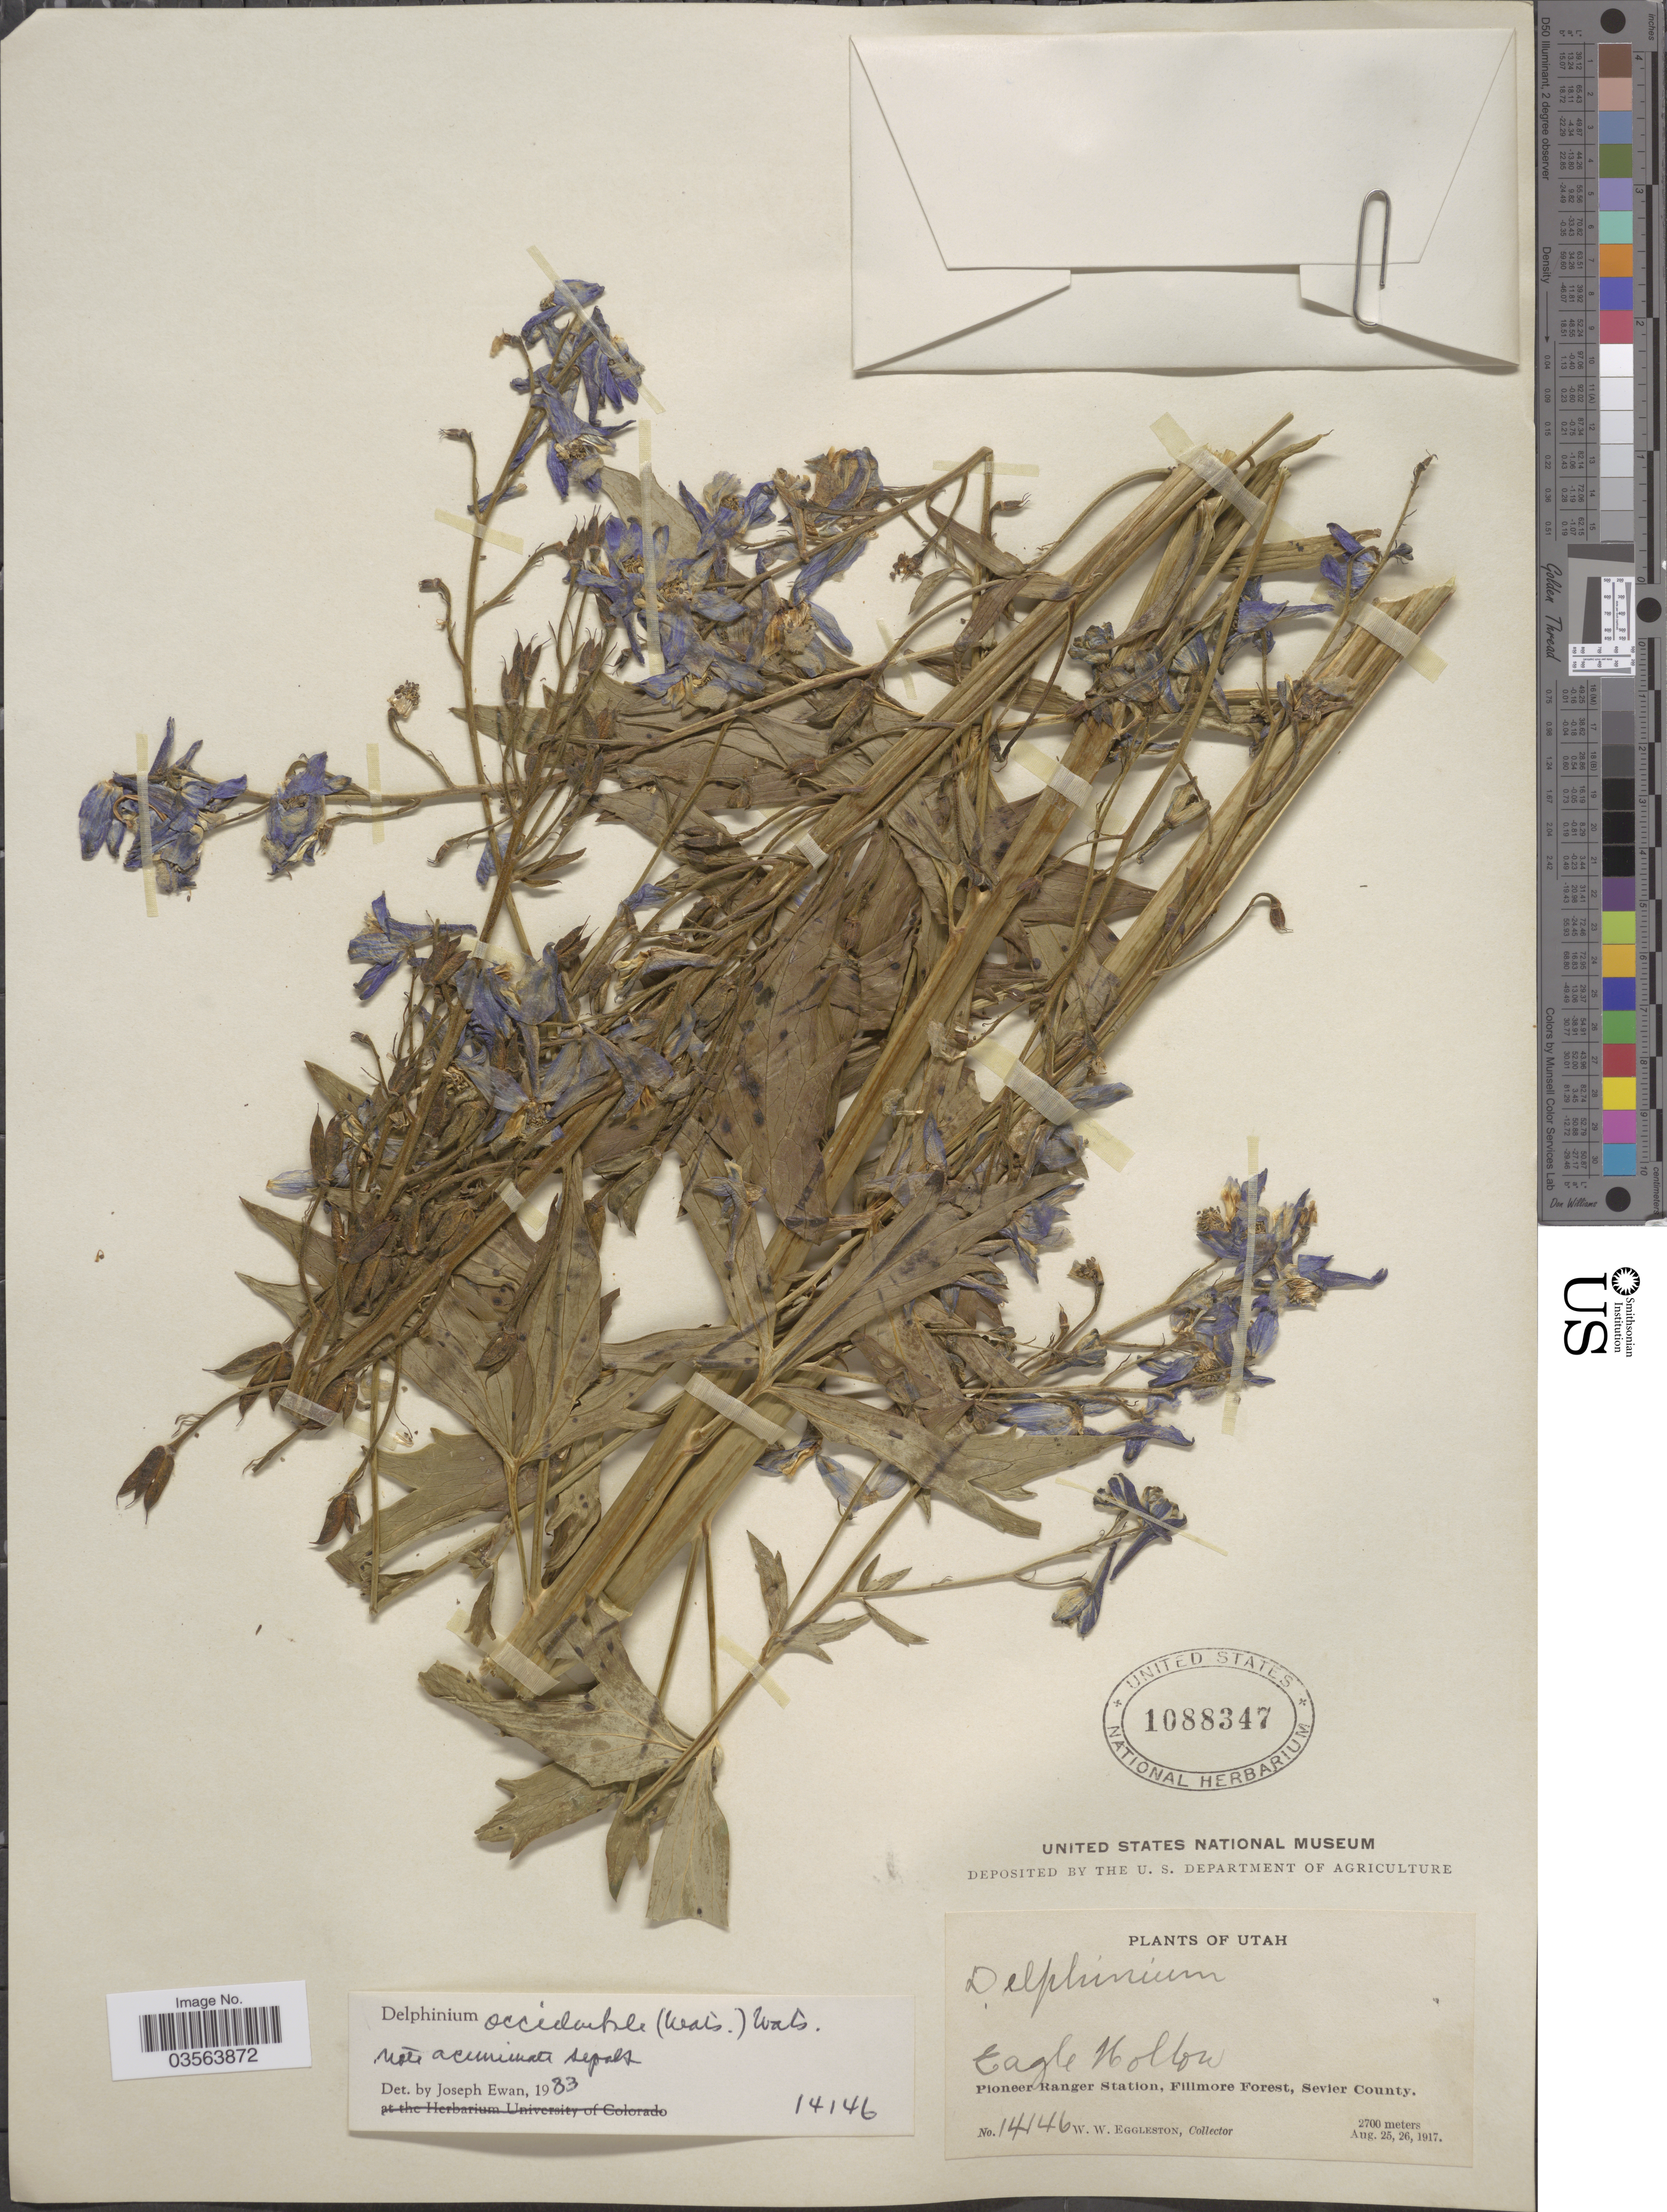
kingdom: Plantae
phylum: Tracheophyta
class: Magnoliopsida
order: Ranunculales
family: Ranunculaceae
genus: Delphinium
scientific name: Delphinium x occidentale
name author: (S. Watson) S. Watson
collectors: W. W. Eggleston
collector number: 14146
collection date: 1917-08-25/1917-08-26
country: United States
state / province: Utah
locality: Eagle Hollow. Pioneer Ranger Station, Fillmore Forest, Sevier County.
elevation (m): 2700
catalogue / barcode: US 1088347